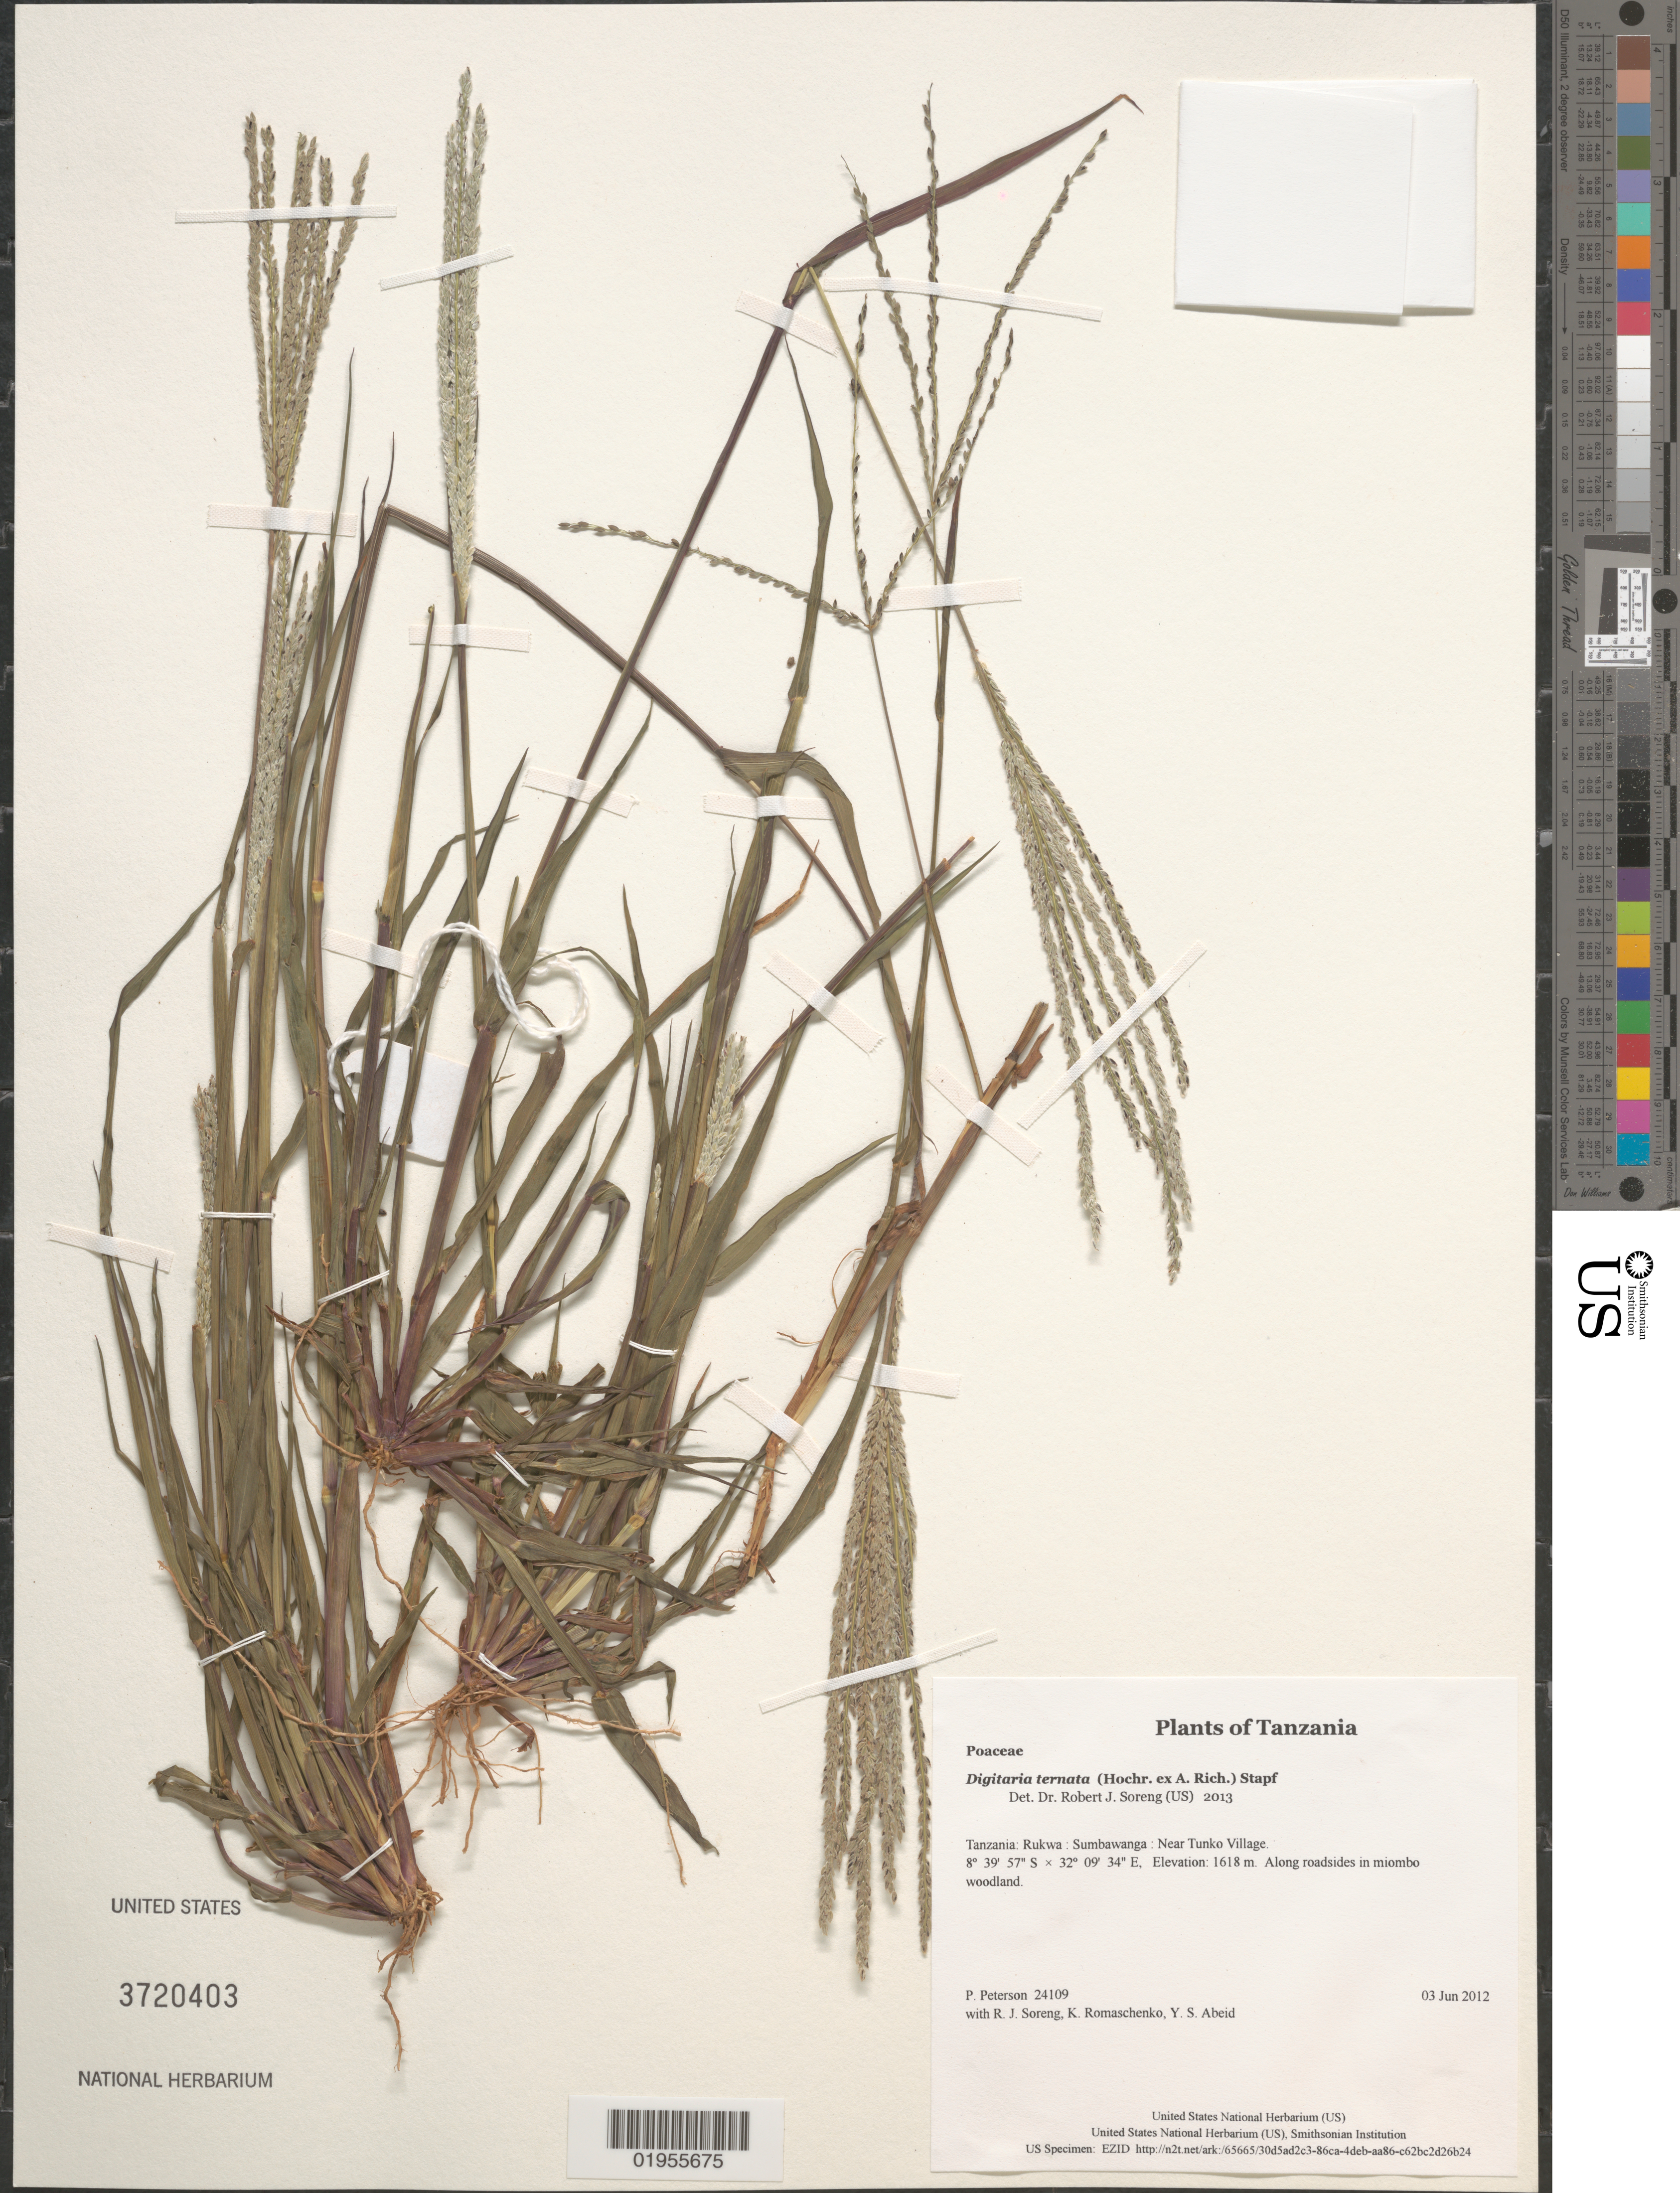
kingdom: Plantae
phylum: Tracheophyta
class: Liliopsida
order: Poales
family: Poaceae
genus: Digitaria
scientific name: Digitaria ternata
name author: (Hochr. ex A. Rich.) Stapf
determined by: Soreng, Robert J., Research Associate (BOT), Smithsonian Institution - National Museum of Natural History (UNITED STATES)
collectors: P. M. Peterson, R. J. Soreng, K. Romaschenko & Y. Abeid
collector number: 24109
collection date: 2012-06-03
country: Tanzania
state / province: Rukwa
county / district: Sumbawanga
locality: Near Tunko Village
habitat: Along roadsides in miombo woodland.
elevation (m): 1618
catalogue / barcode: US 3720403